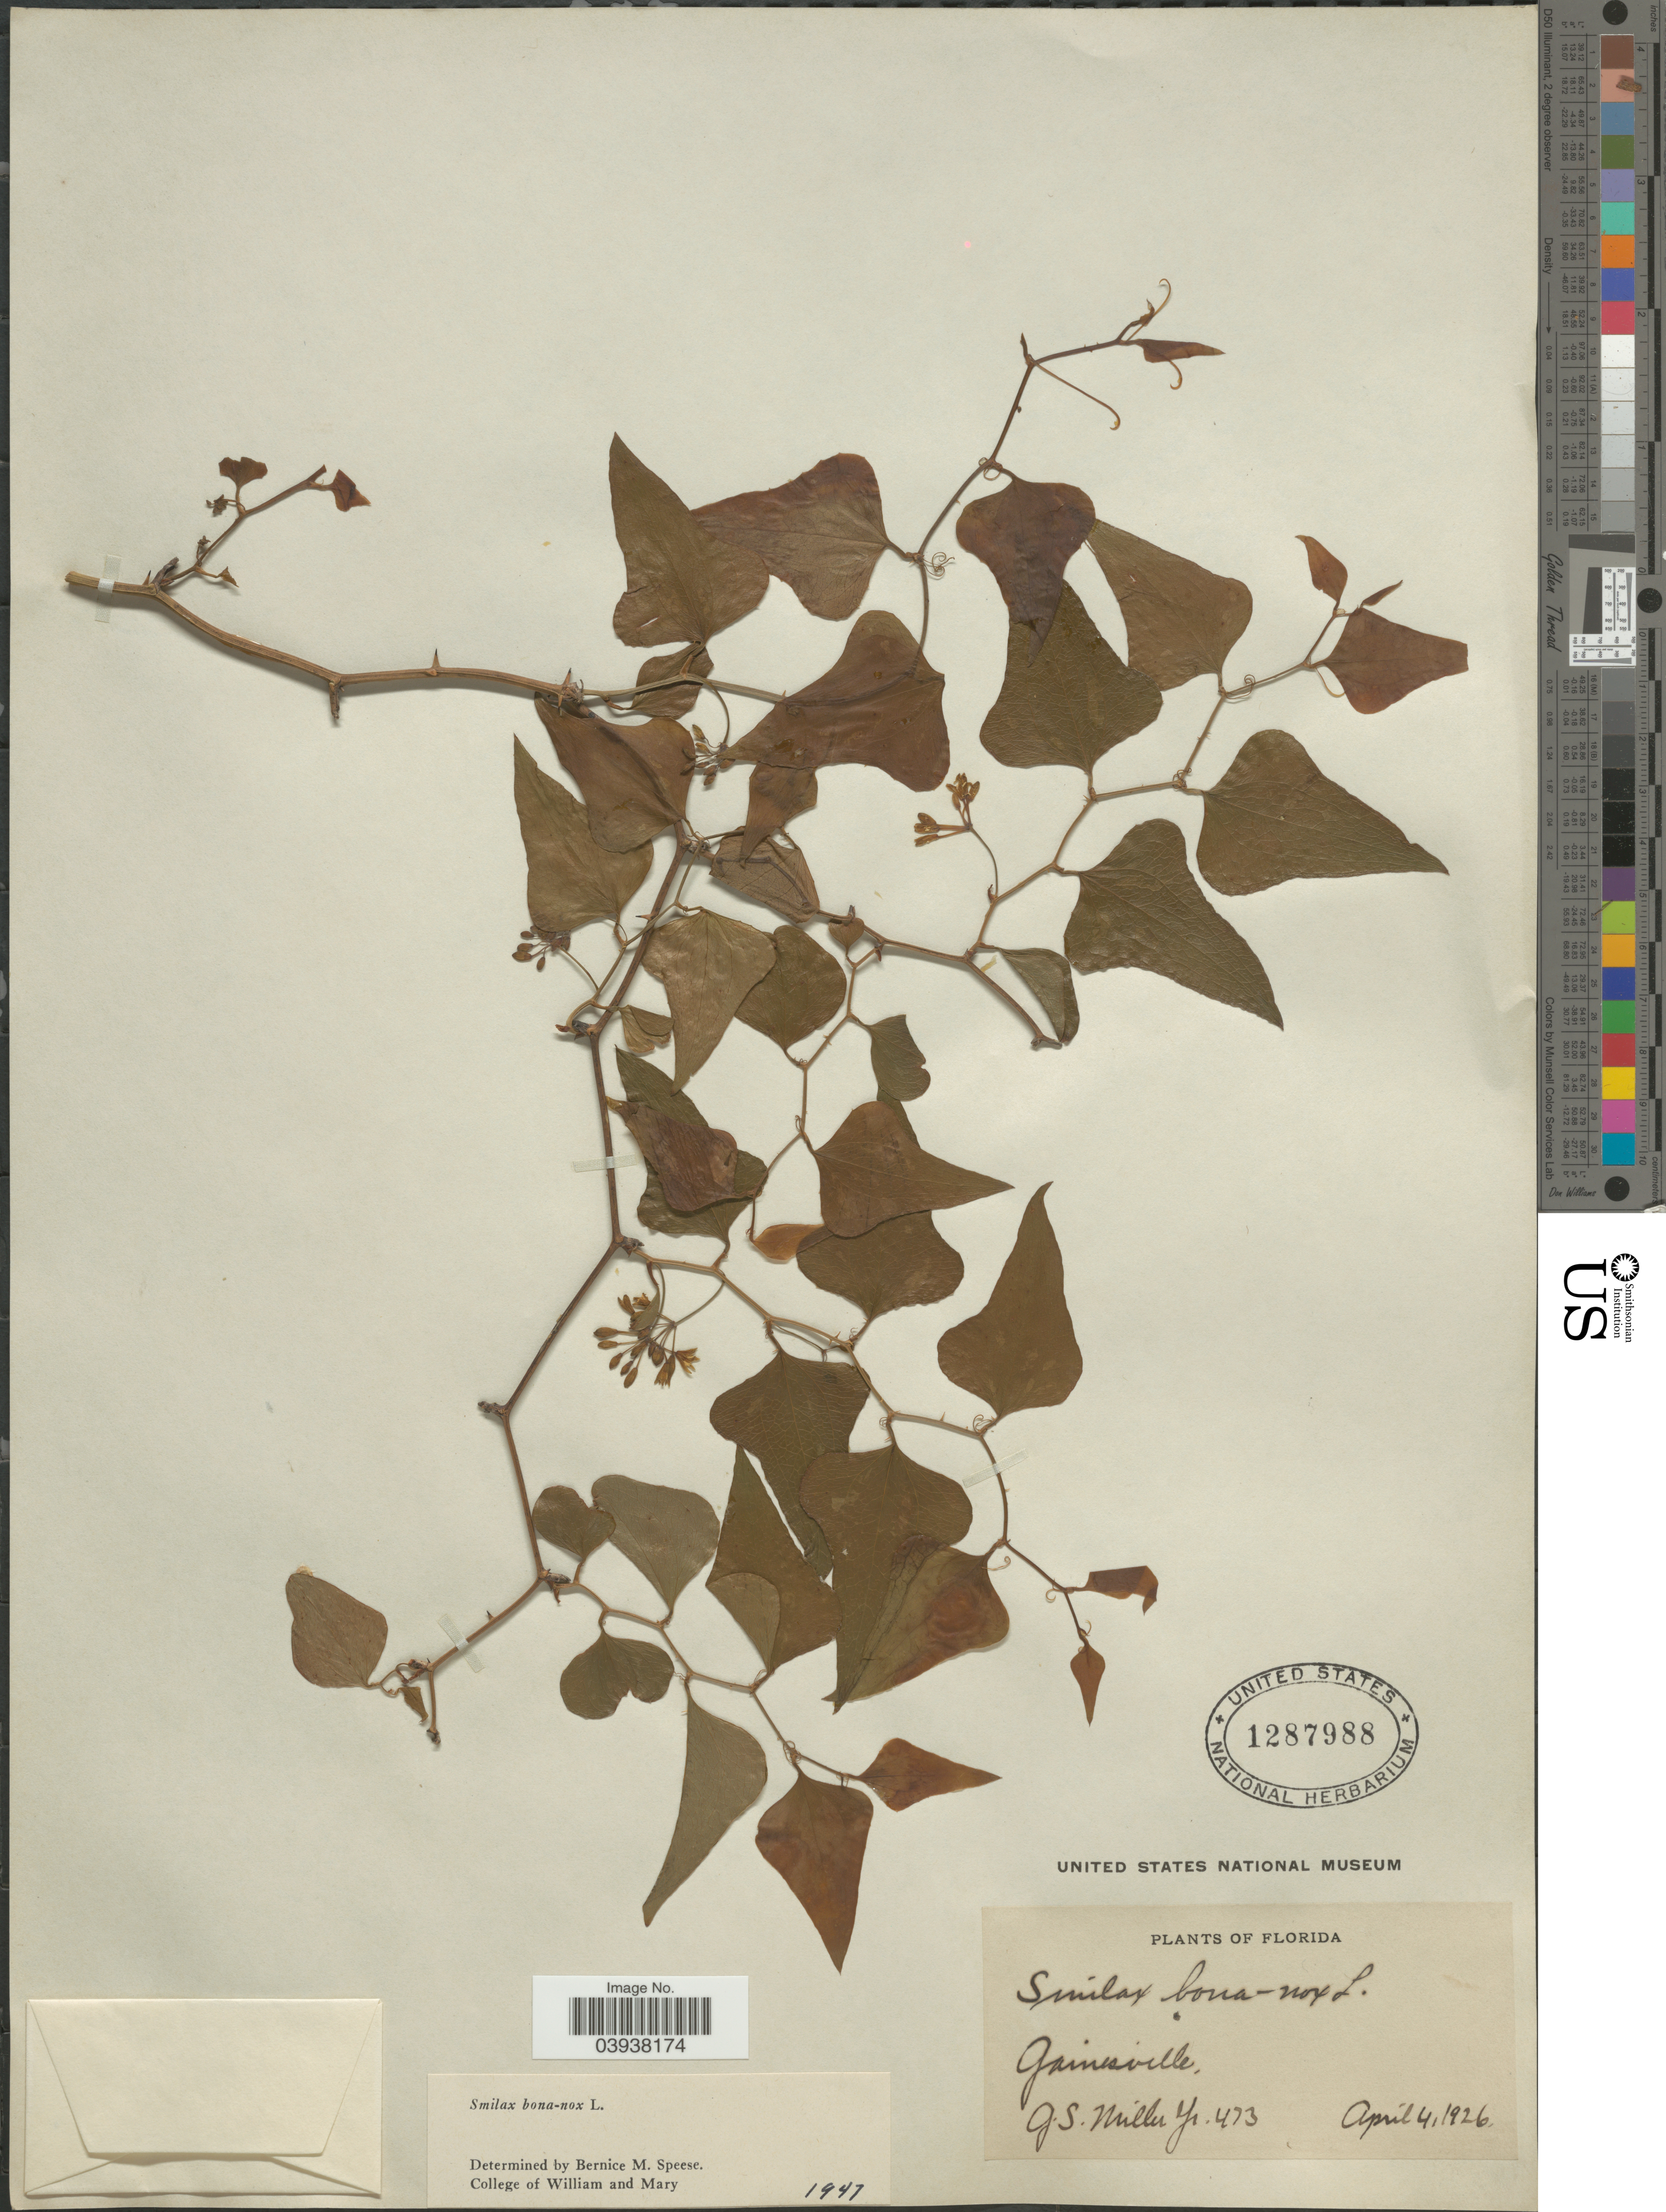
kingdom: Plantae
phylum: Tracheophyta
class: Liliopsida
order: Liliales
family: Smilacaceae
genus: Smilax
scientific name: Smilax bona-nox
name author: L.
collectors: G. S. Miller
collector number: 473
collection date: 1926-04-04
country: United States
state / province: Florida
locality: Gainesville.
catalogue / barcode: US 1287988